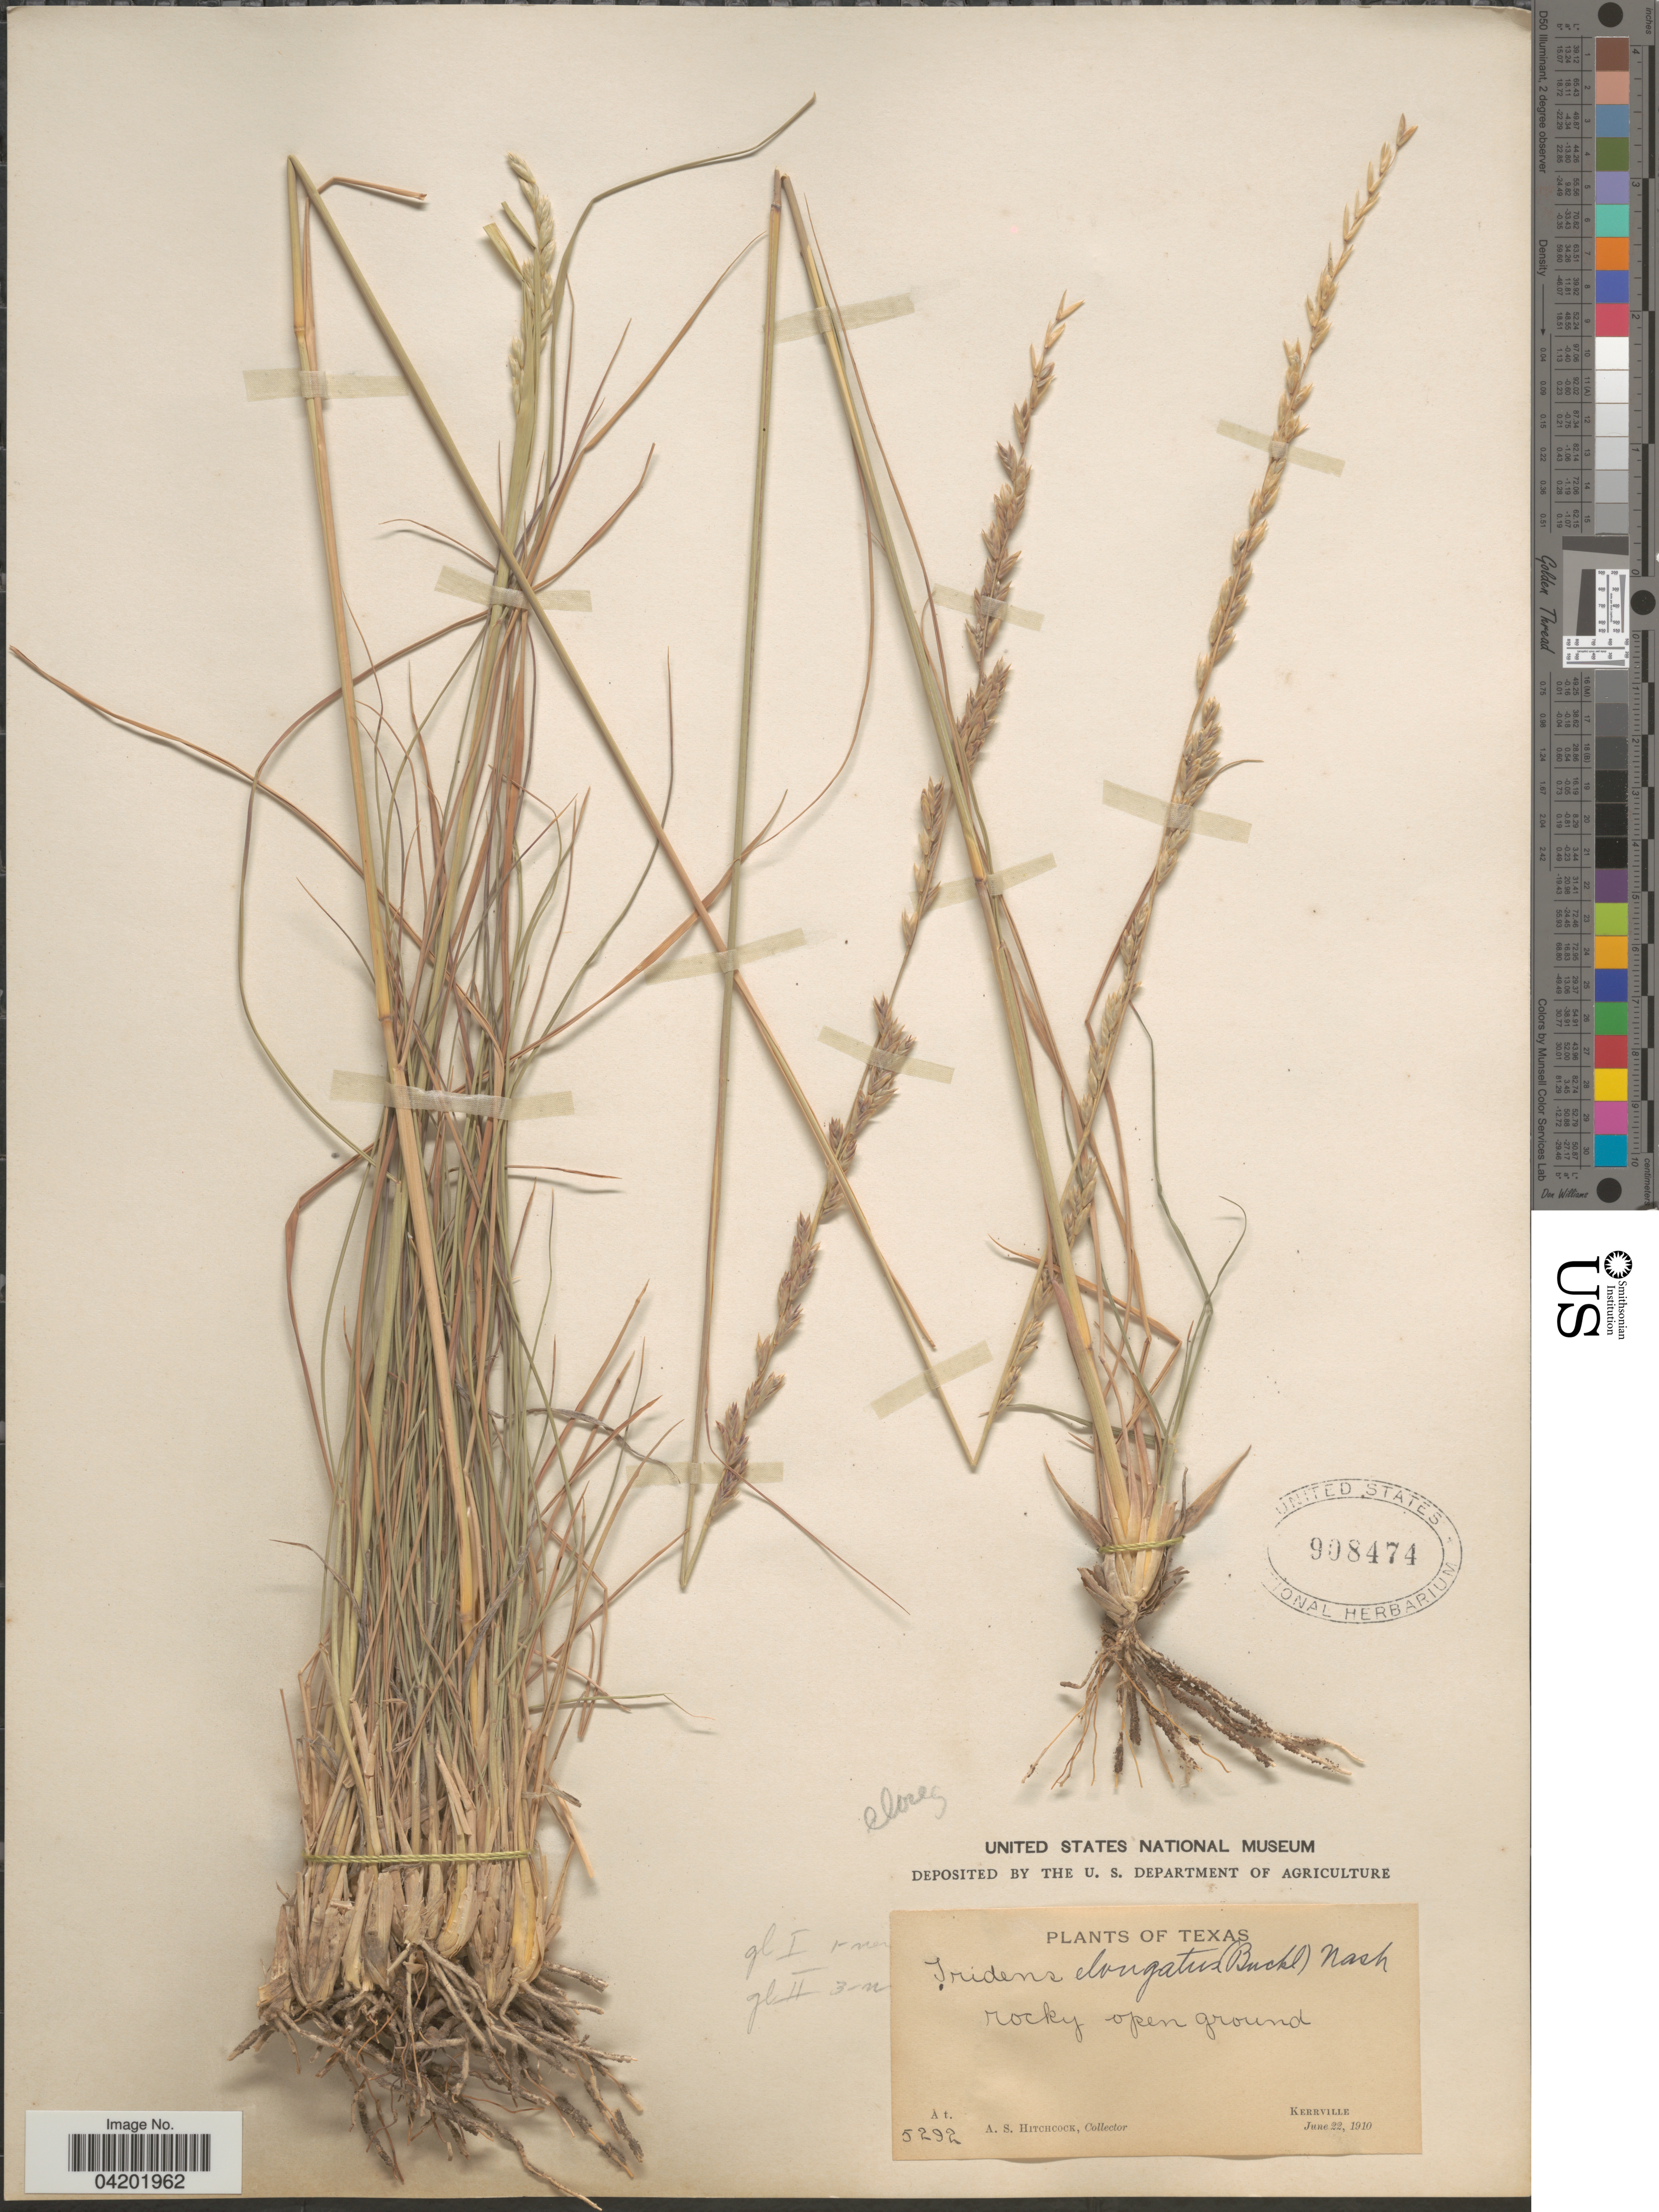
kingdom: Plantae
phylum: Tracheophyta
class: Liliopsida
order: Poales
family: Poaceae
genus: Tridentopsis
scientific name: Tridentopsis mutica var. elongata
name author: P.M. Peterson & Romasch.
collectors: A. S. Hitchcock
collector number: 5292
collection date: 1910-06-22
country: United States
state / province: Texas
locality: Kerrville.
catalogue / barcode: US 908474